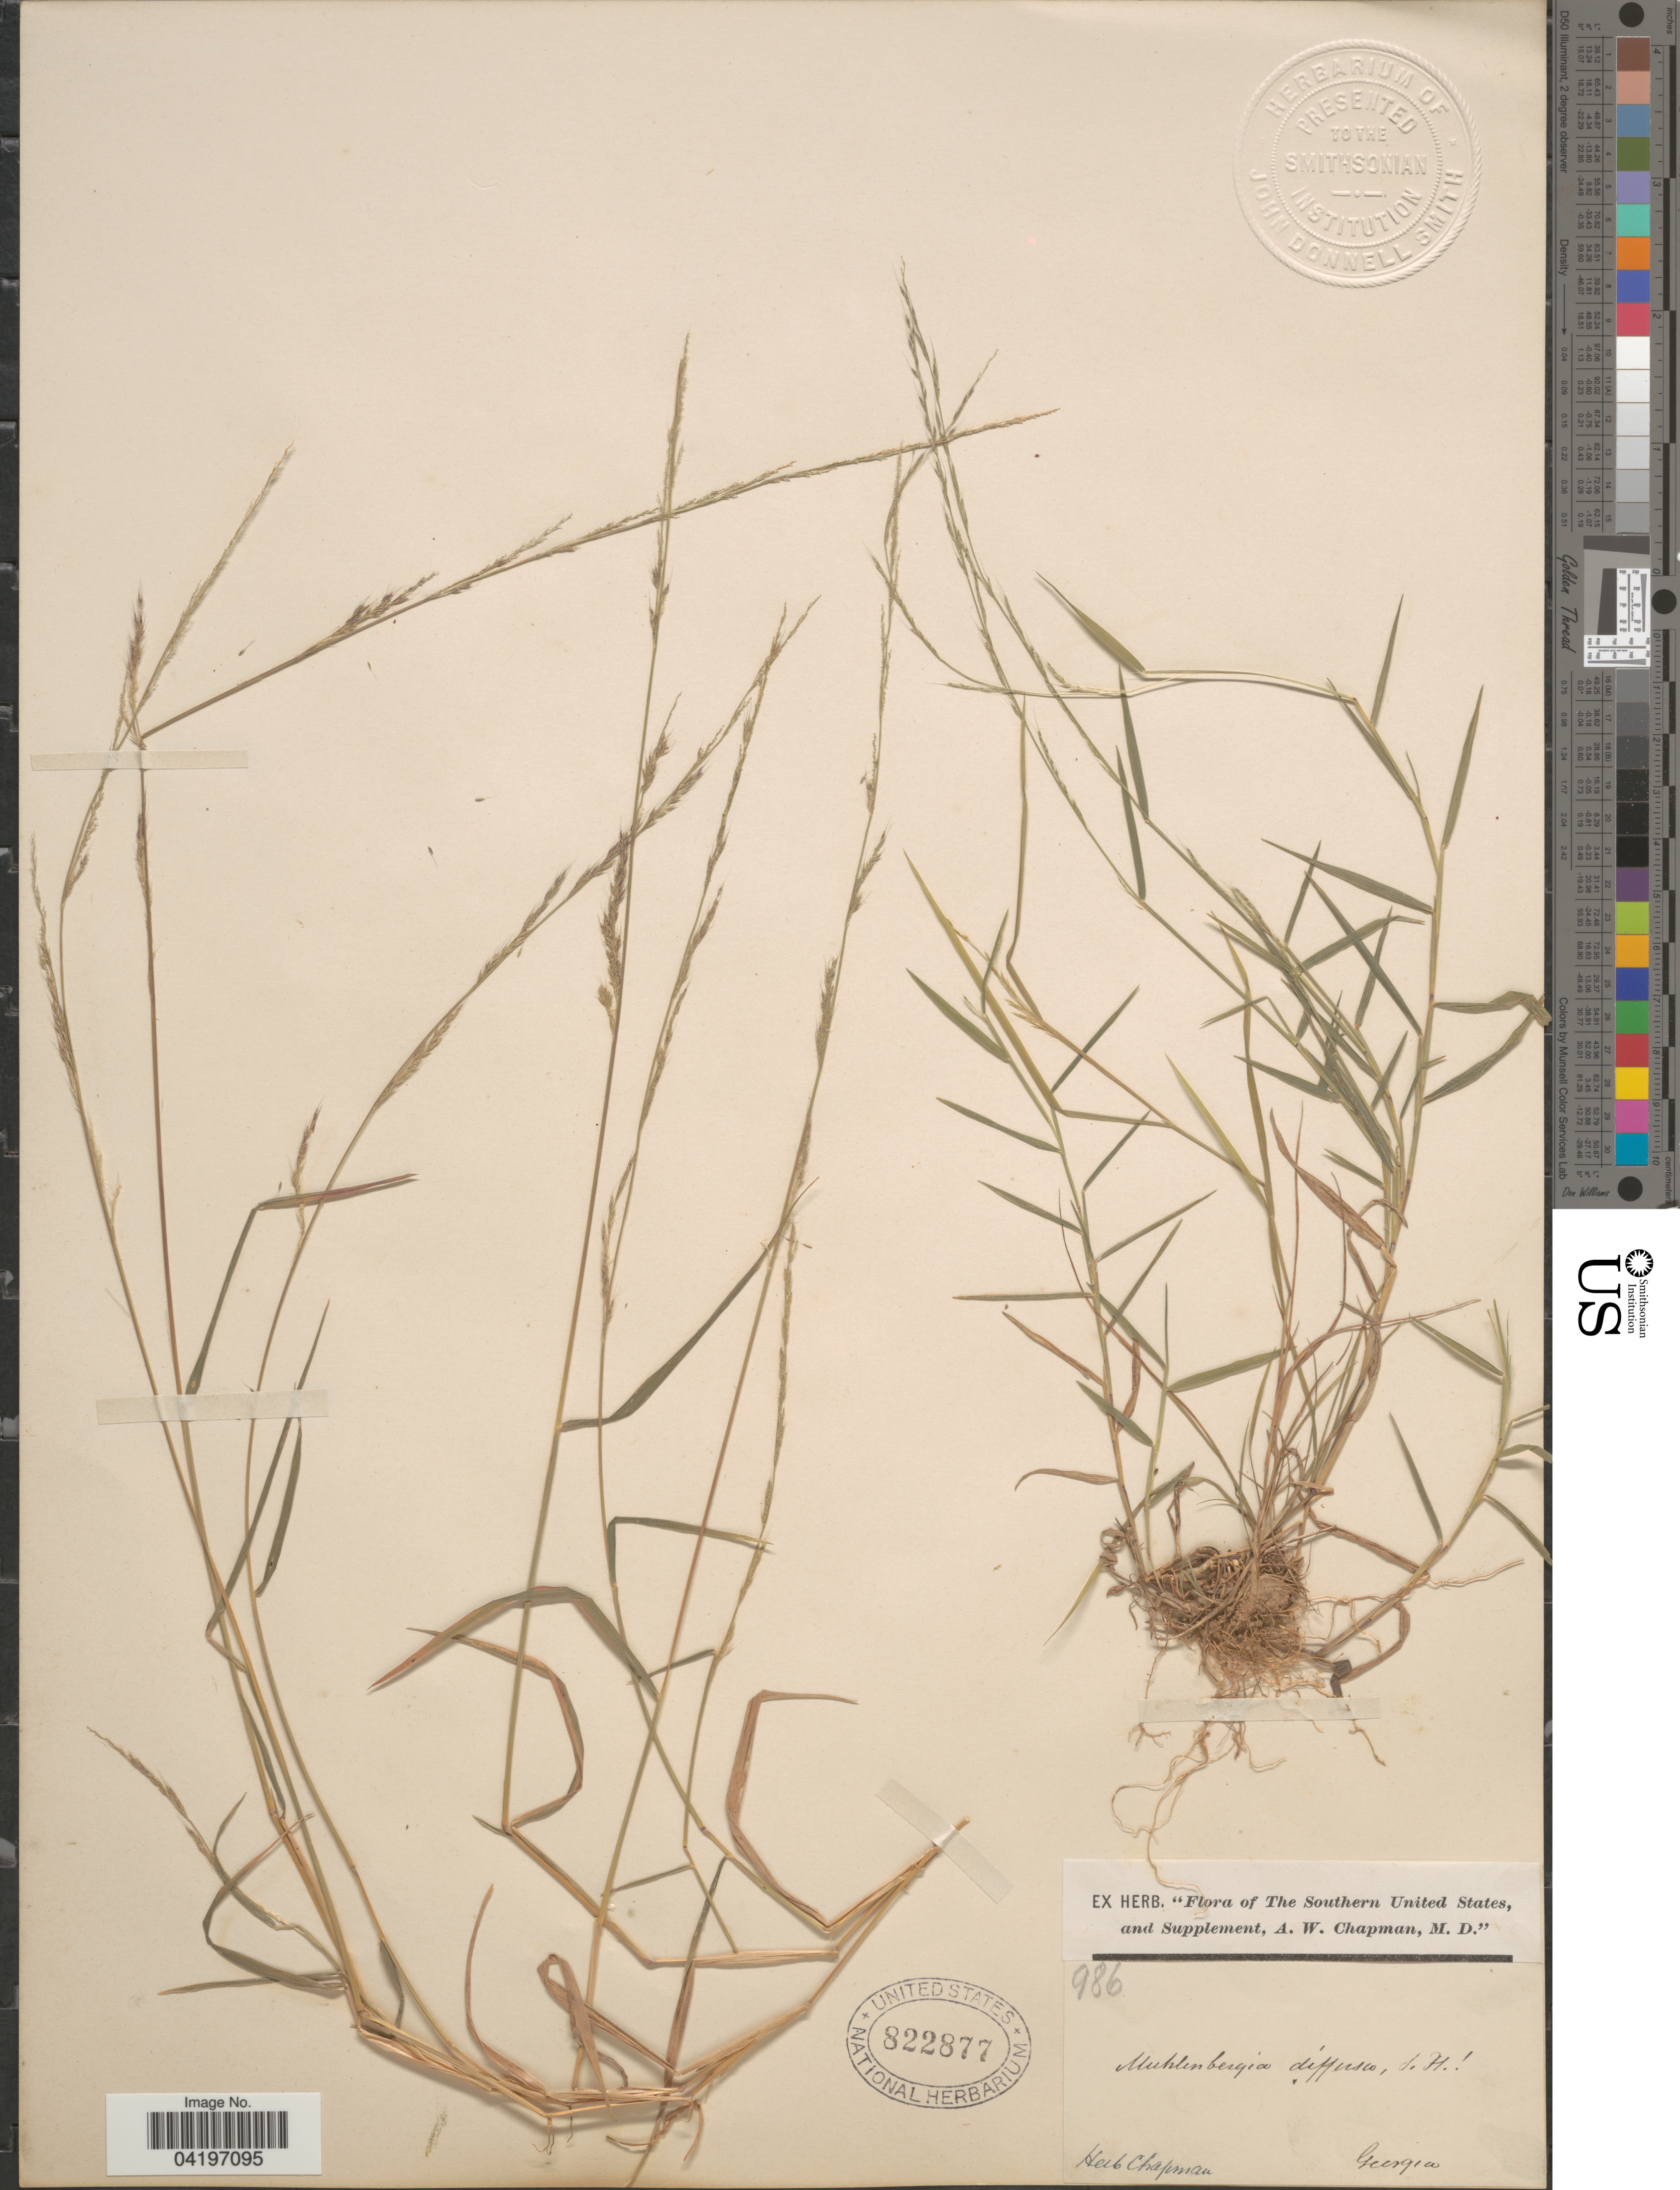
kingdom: Plantae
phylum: Tracheophyta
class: Liliopsida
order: Poales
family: Poaceae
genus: Muhlenbergia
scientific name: Muhlenbergia schreberi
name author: J.F. Gmel.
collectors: ex herb. A.W. Chapman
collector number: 986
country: United States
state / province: Georgia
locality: Southern United States.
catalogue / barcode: US 822877